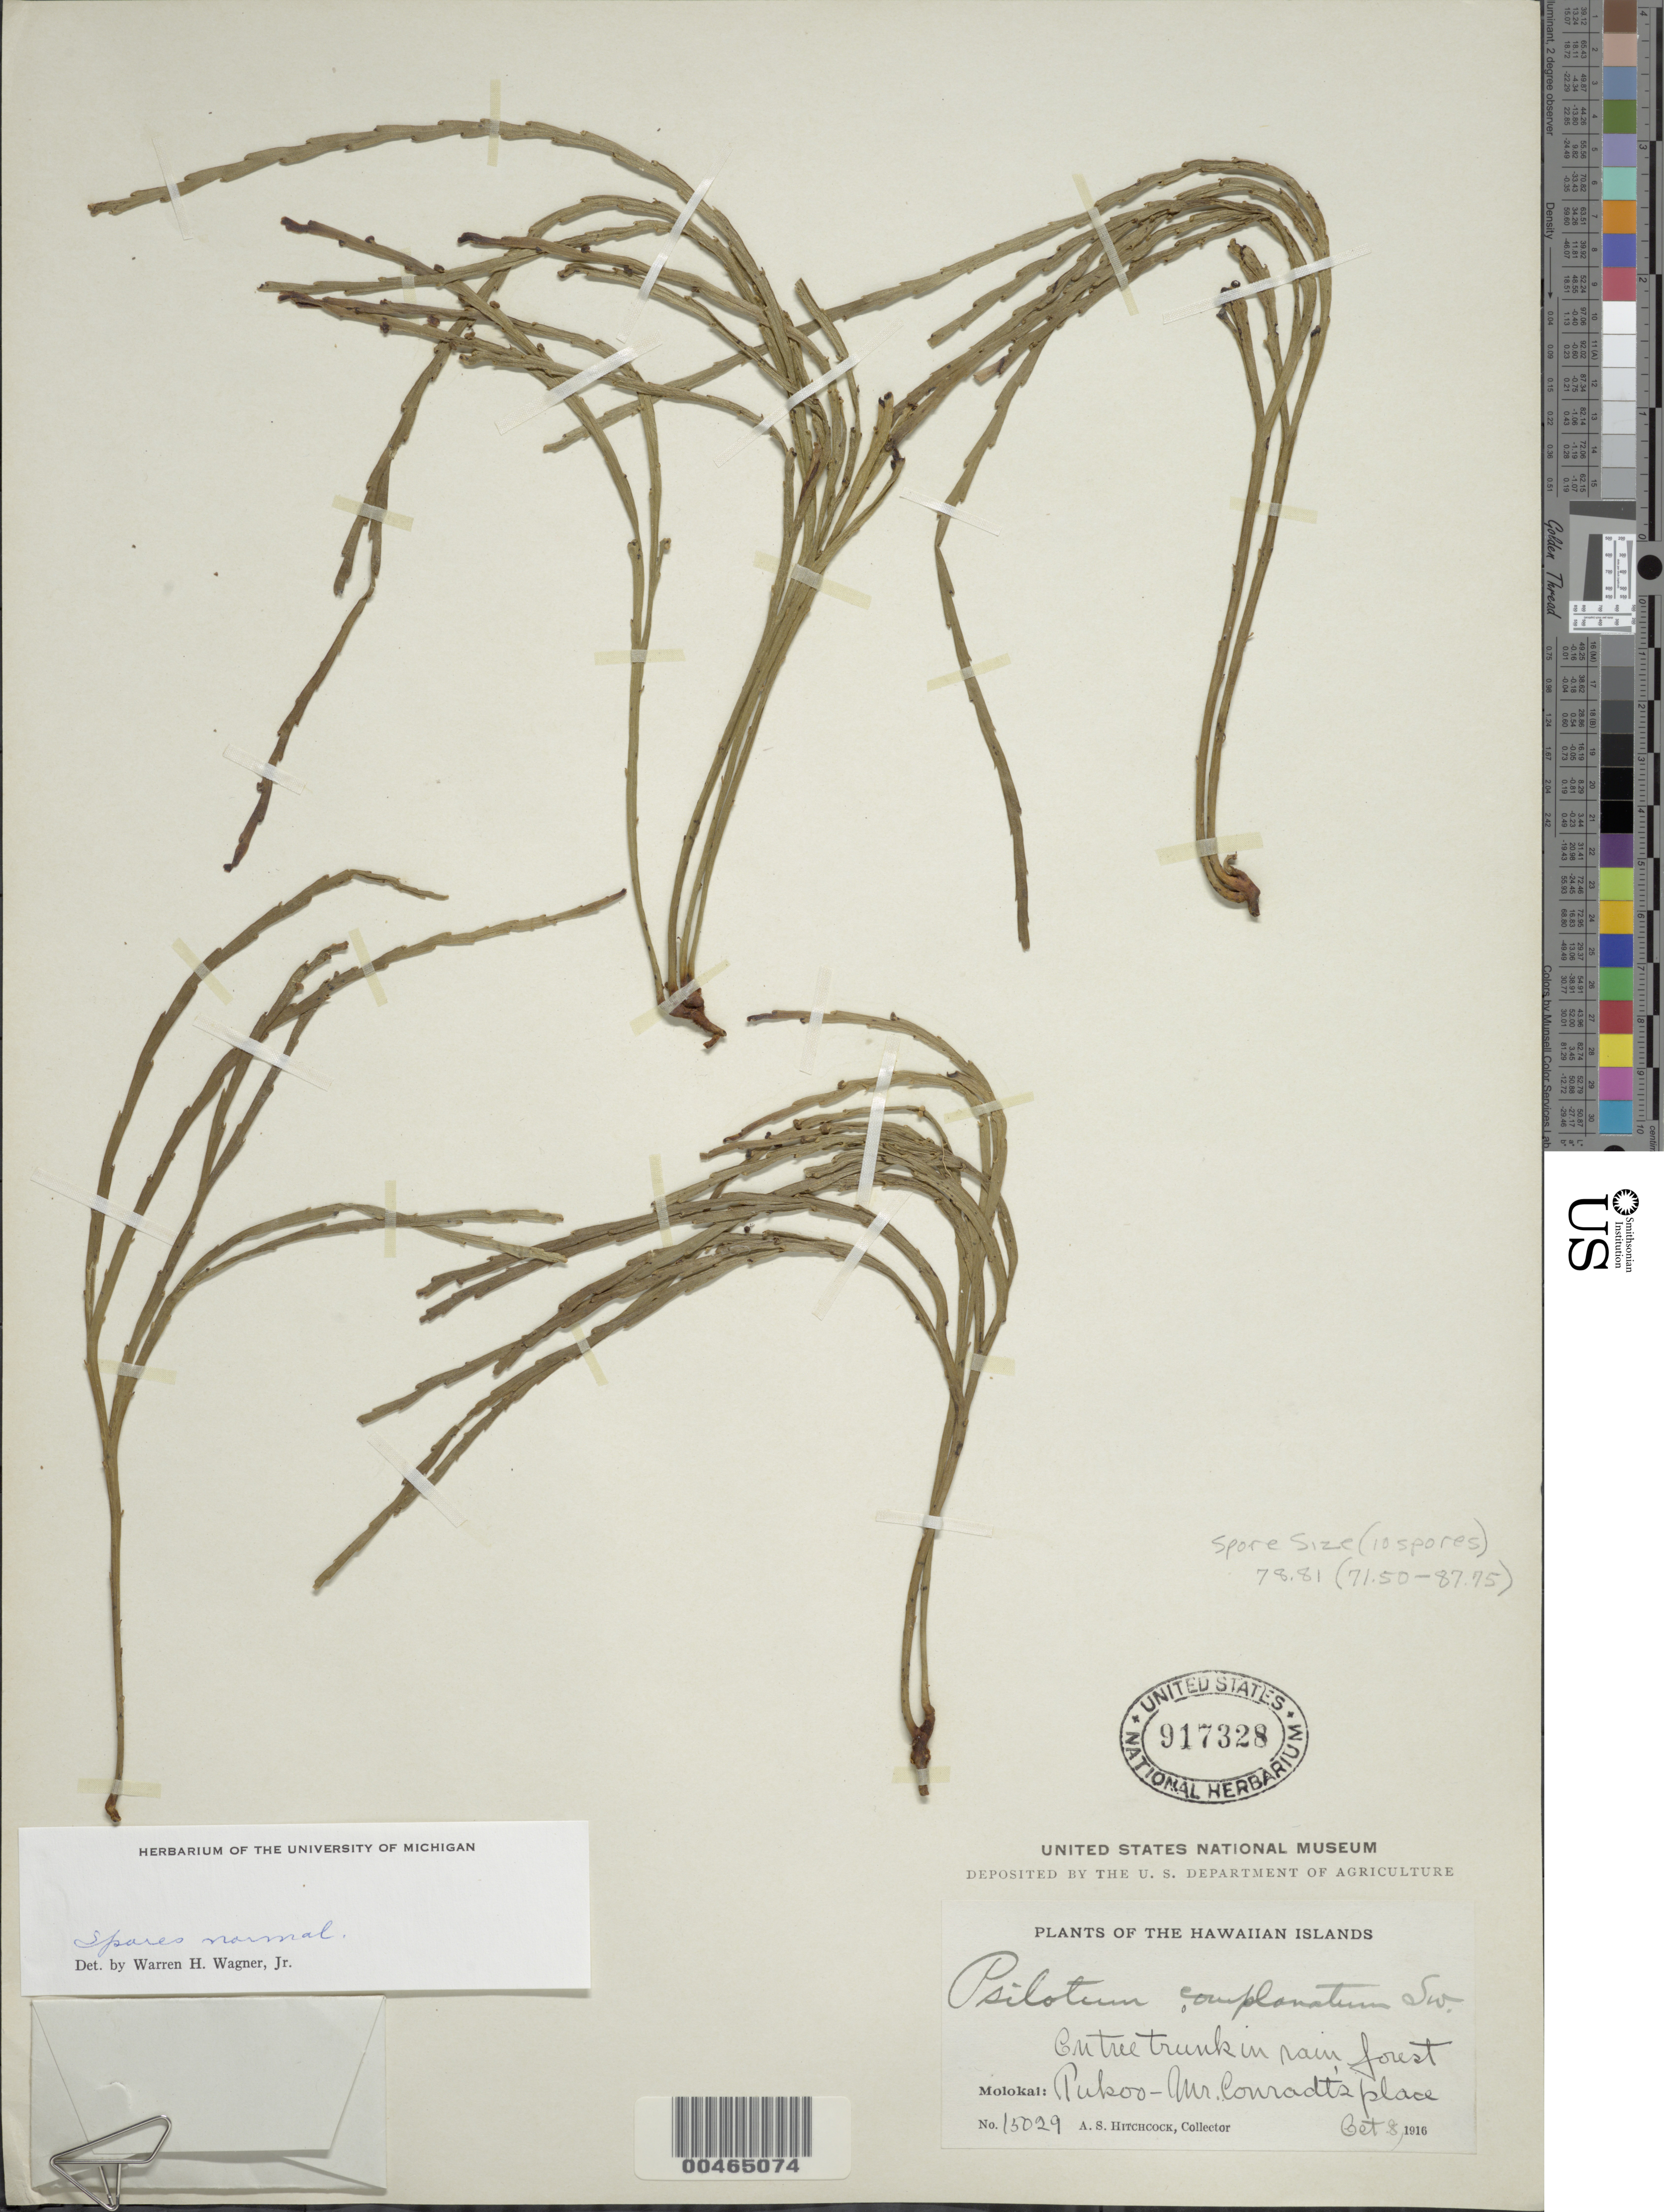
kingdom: Plantae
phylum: Tracheophyta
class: Polypodiopsida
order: Psilotales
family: Psilotaceae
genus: Psilotum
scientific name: Psilotum complanatum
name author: Sw.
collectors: A. S. Hitchcock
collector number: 15029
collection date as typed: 8 Oct 1916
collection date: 1916-10-08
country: United States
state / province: Hawaii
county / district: Maui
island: Moloka'i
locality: Pukpp, Molokai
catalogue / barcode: US 917328